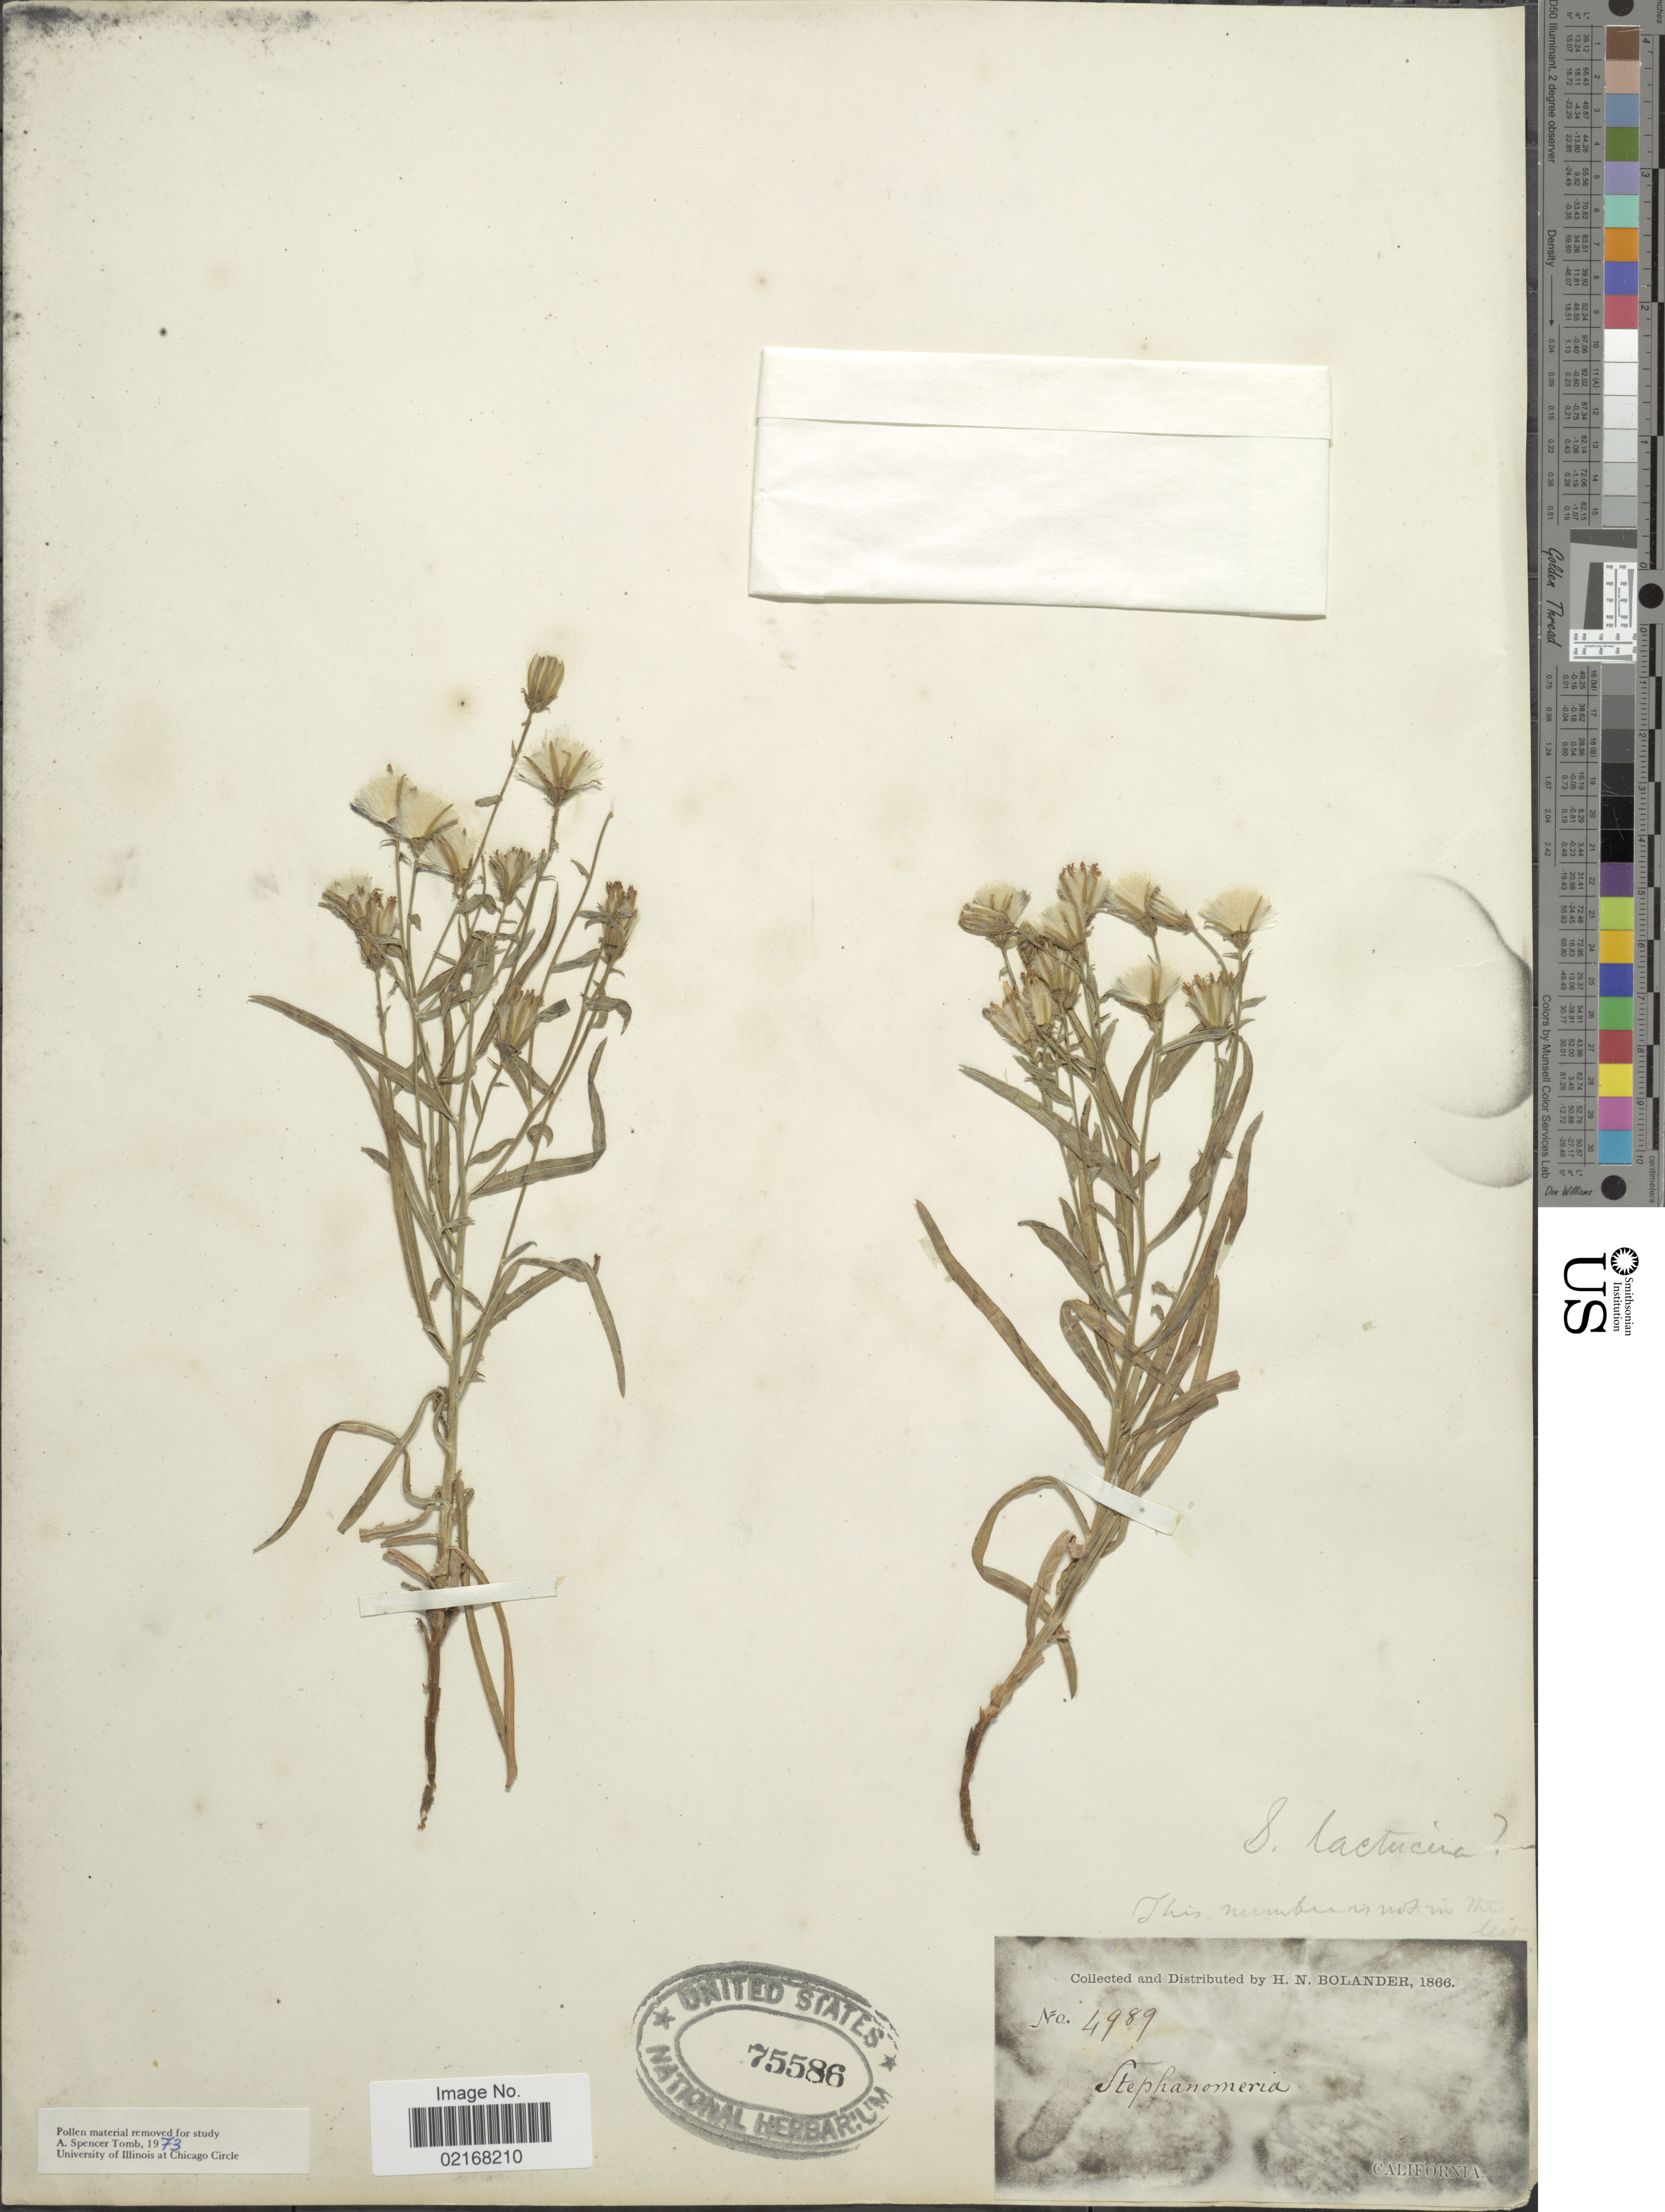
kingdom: Plantae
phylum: Tracheophyta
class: Magnoliopsida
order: Asterales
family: Asteraceae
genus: Stephanomeria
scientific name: Stephanomeria lactucina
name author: A. Gray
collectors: H. Bolander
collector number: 4989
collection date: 1866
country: United States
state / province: California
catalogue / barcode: US 75586